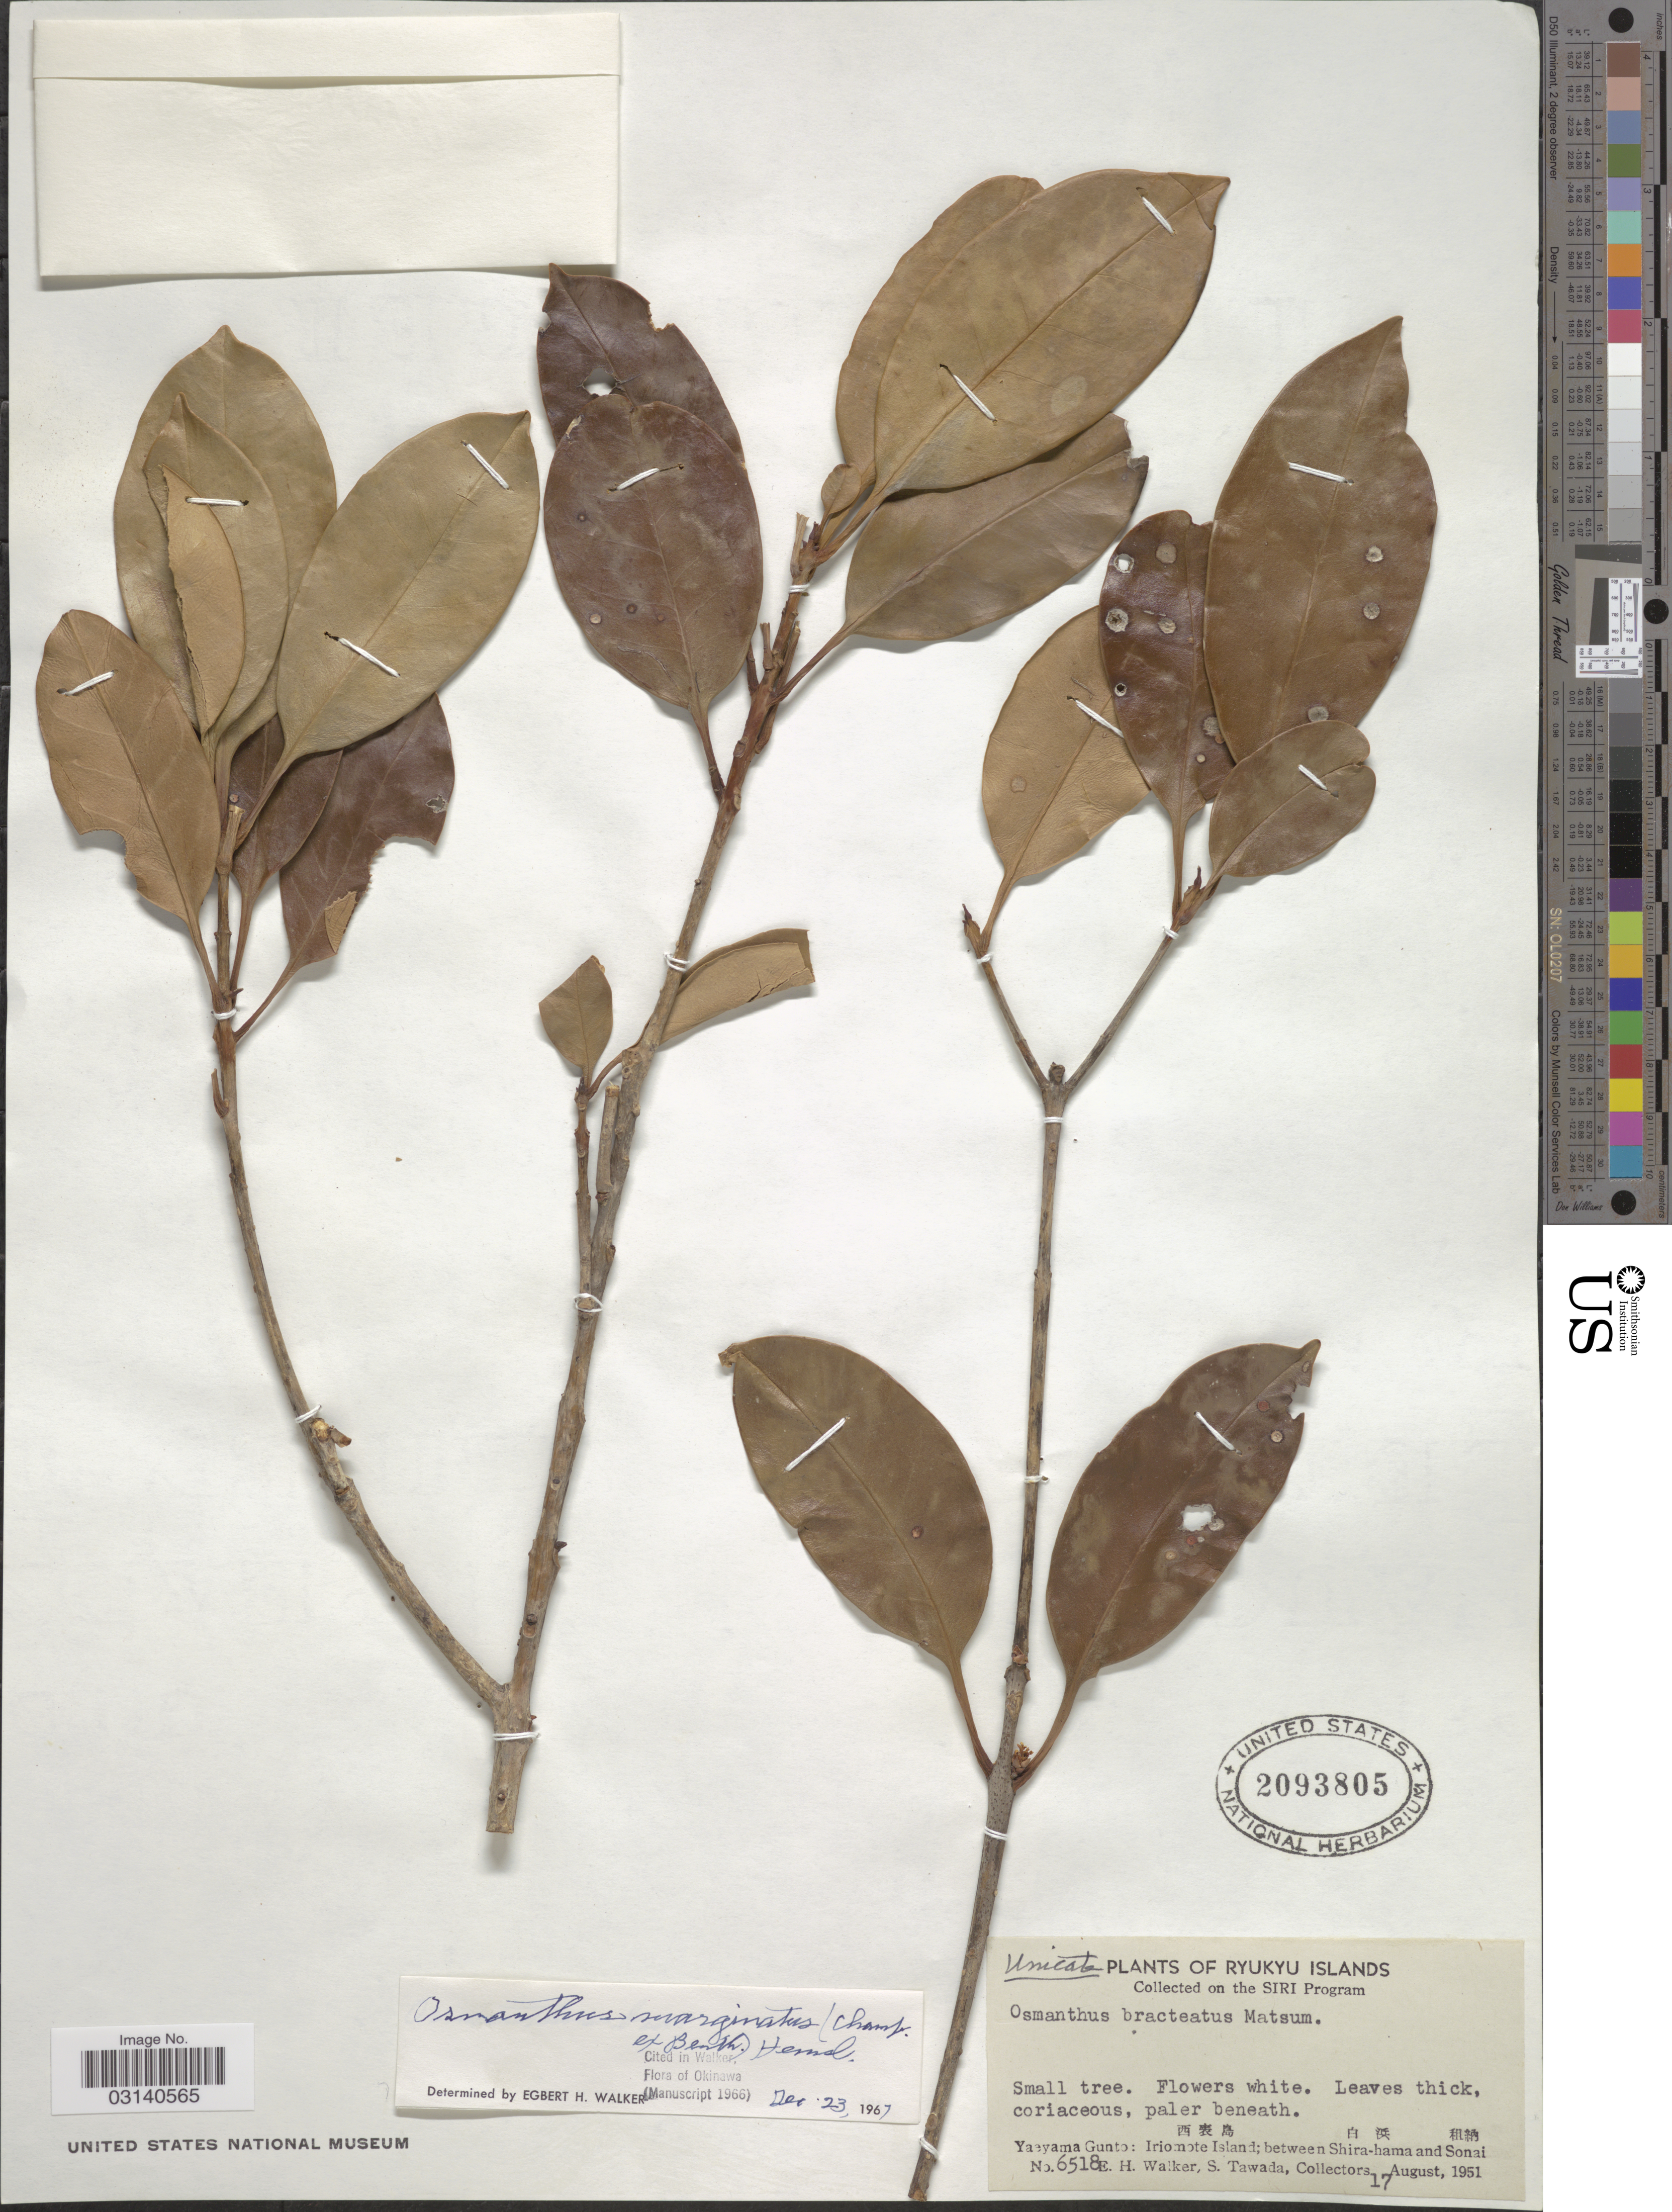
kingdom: Plantae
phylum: Tracheophyta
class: Magnoliopsida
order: Lamiales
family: Oleaceae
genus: Osmanthus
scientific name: Osmanthus marginatus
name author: (Champ. ex Benth.) Hemsl.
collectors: E. H. Walker & S. Tawada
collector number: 6518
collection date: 1951-08-17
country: Japan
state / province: Okinawa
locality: Ryukyu Islands, Yaeyama Gunto: Iriomote Island; between Shira-hama and Sonai.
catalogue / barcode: US 2093805